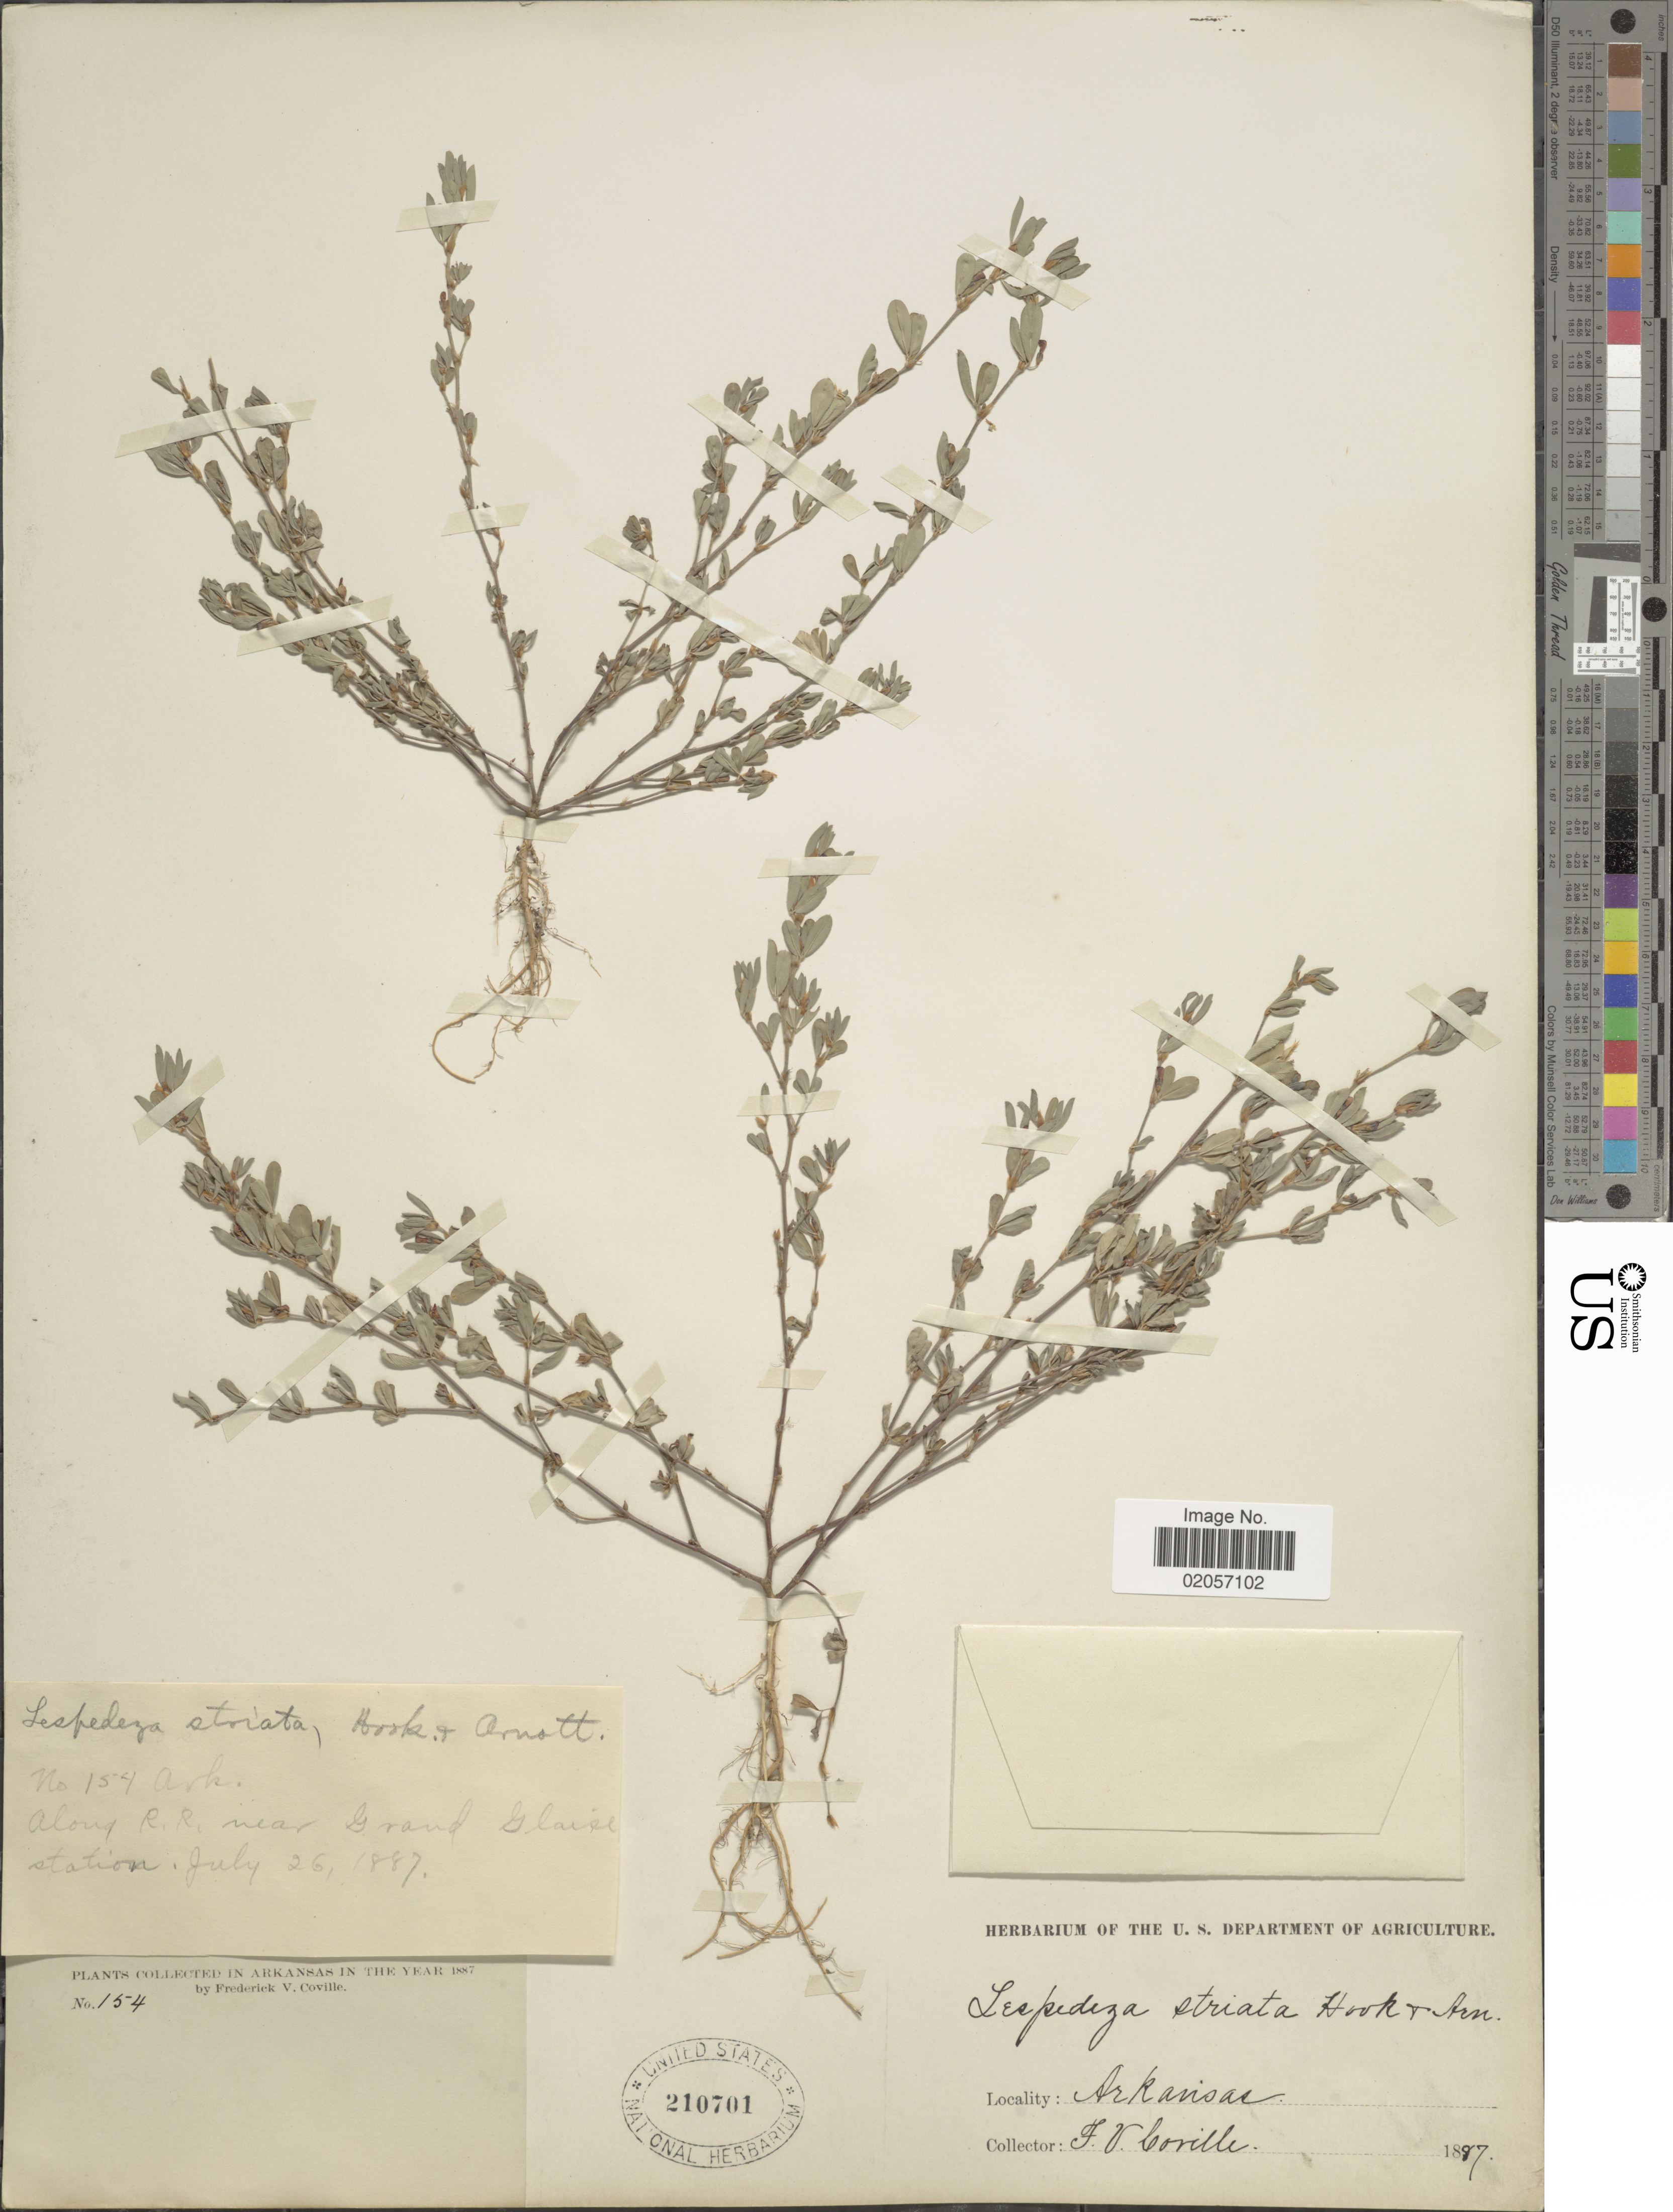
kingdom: Plantae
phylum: Tracheophyta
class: Magnoliopsida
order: Fabales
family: Fabaceae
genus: Kummerowia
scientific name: Kummerowia striata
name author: (Thunb.) Schindl.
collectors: F. V. Coville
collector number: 154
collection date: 1887-07-26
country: United States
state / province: Arkansas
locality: Along R. R., near Grand Glaise station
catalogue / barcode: US 210701